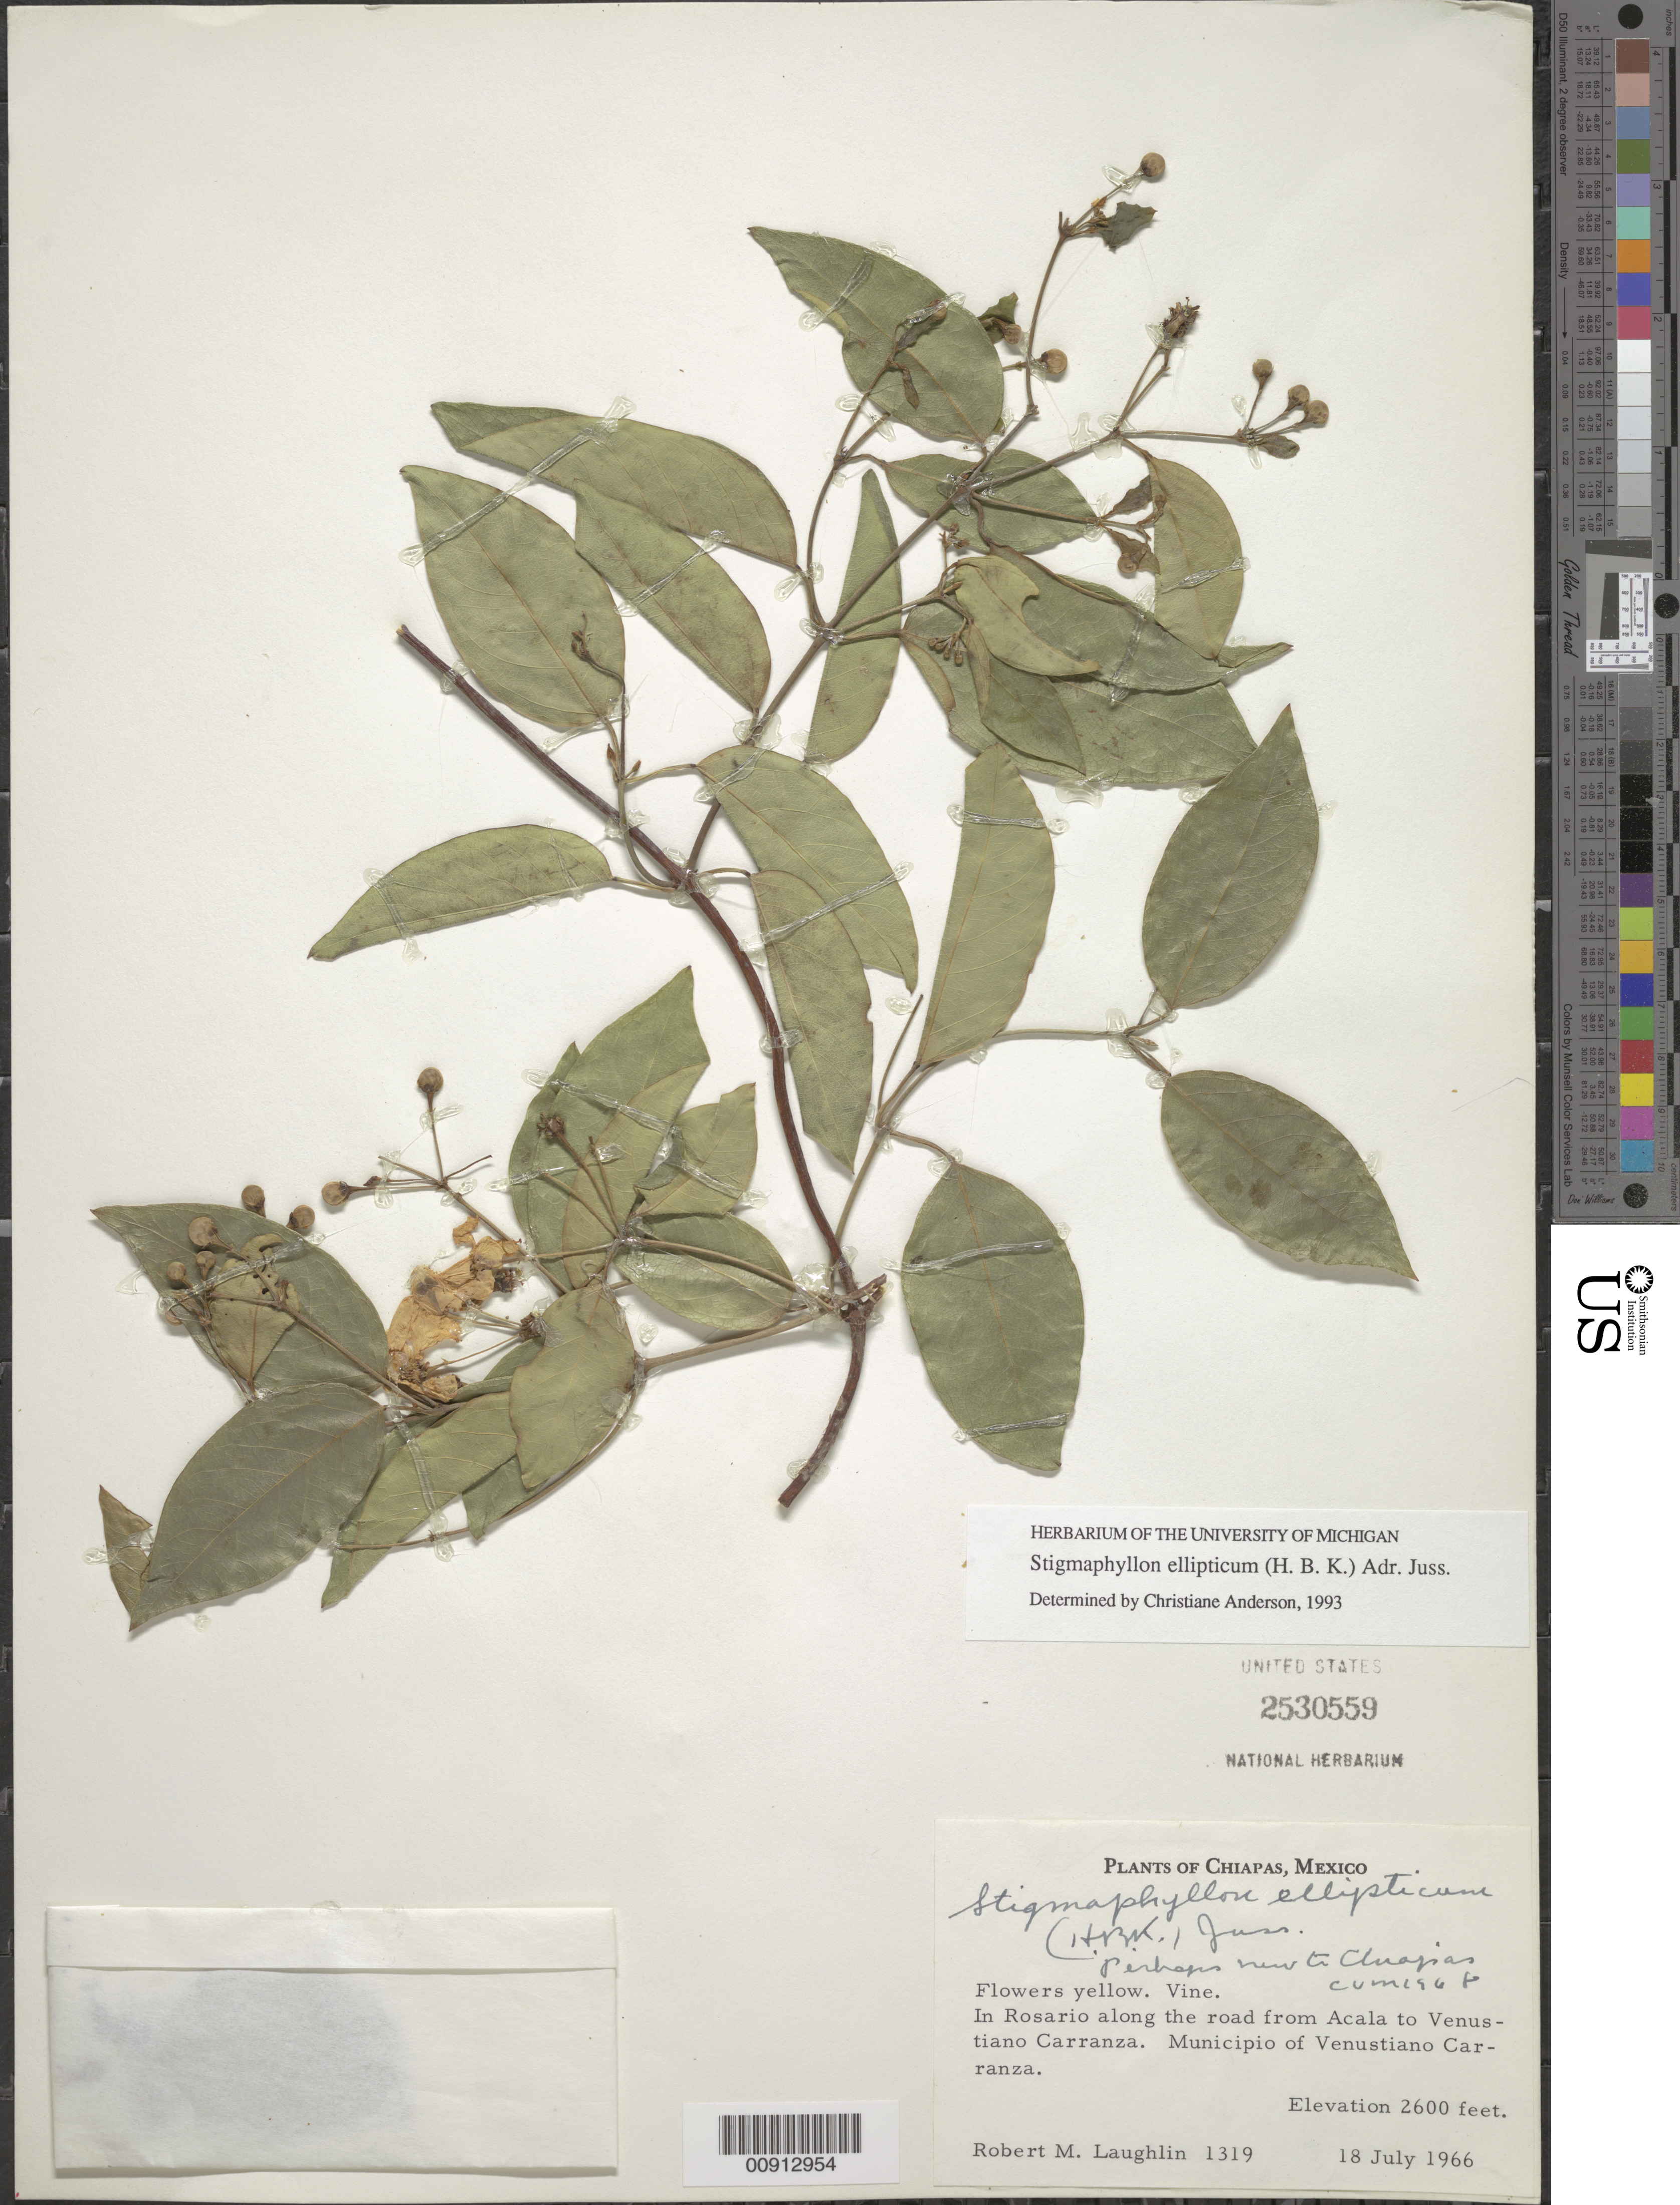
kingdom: Plantae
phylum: Tracheophyta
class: Magnoliopsida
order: Malpighiales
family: Malpighiaceae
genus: Stigmaphyllon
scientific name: Stigmaphyllon ellipticum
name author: (Kunth) A. Juss.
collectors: R. M. Laughlin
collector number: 1319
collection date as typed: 18 Jul 1966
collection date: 1966-07-18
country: Mexico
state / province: Chiapas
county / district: Venustiano Carranza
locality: In Rosario along the road from Acala to Venustiano Carranza. Municipio of Venustiano Carranza, Chiapas.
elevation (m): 792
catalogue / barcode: US 2530559